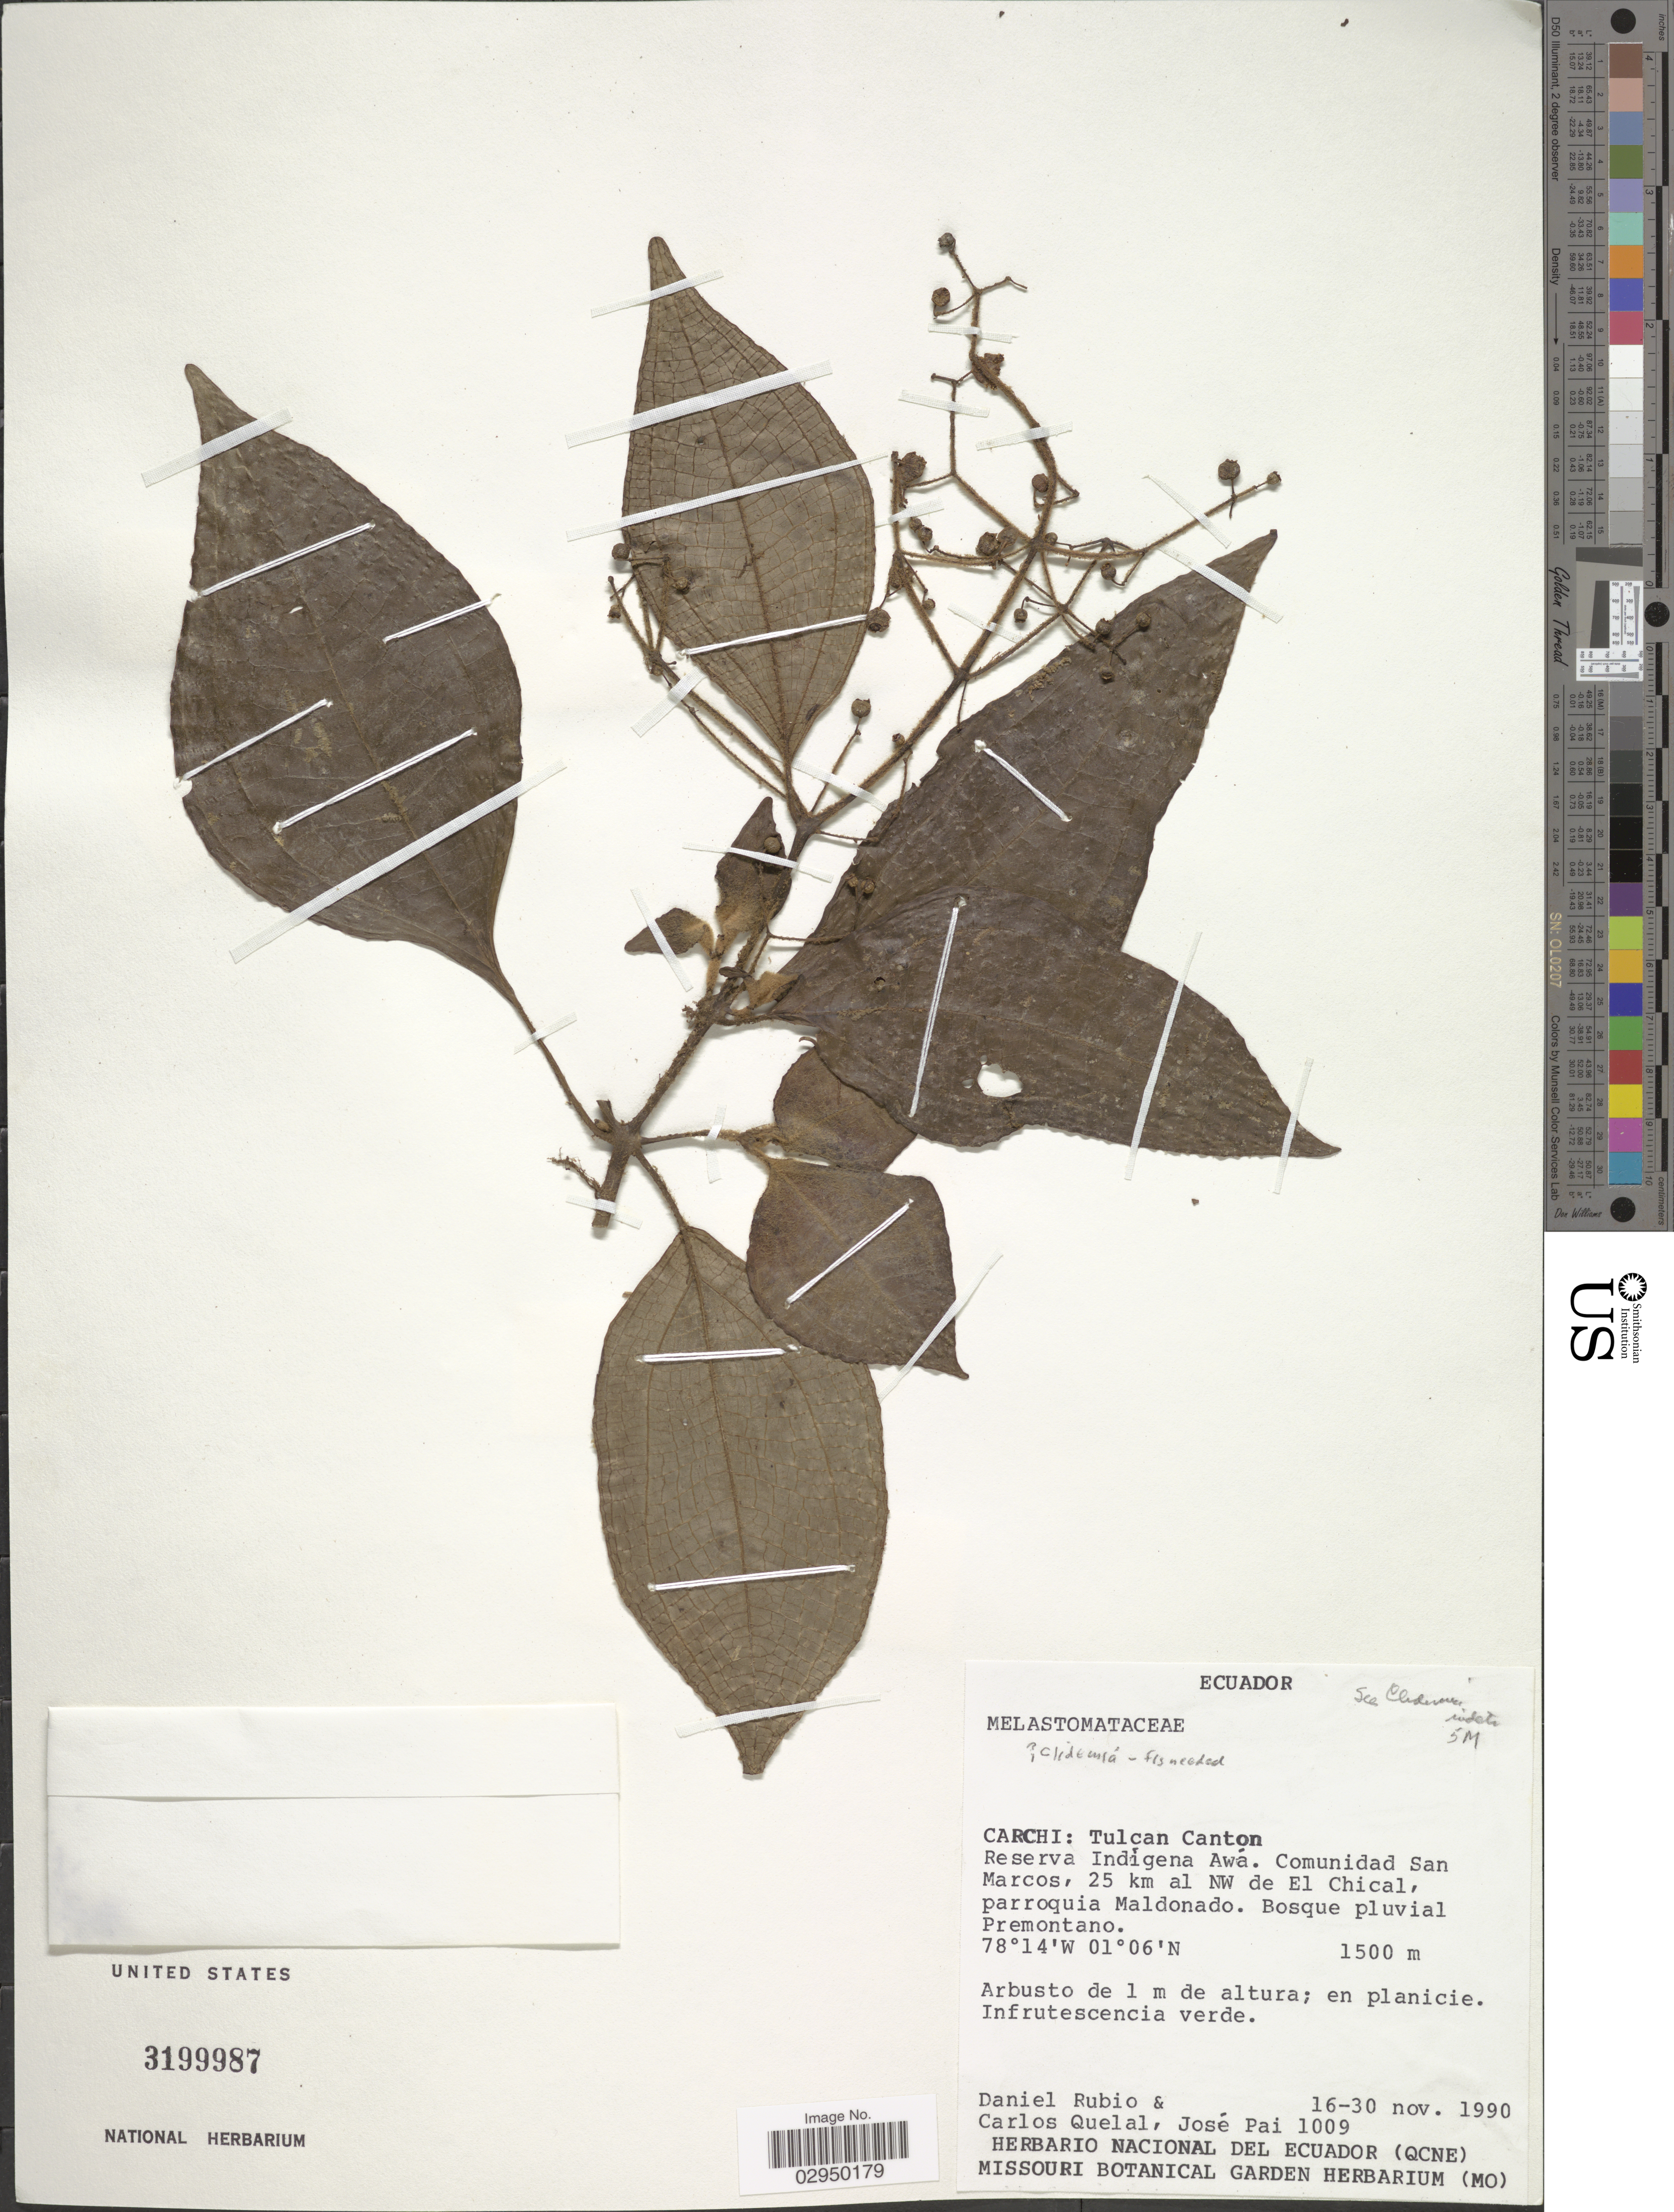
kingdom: Plantae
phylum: Tracheophyta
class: Magnoliopsida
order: Myrtales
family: Melastomataceae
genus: Clidemia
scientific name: Clidemia sp.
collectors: D. Rubio, C. Quelal & J. Pai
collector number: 1009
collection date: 1990-11-16/1990-11-30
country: Ecuador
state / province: Carchi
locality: Tulcan Canton. Reserva Indígena Awá. Comunidad San Marcos, 25 km al NW de El Chical, parroquia Maldonado.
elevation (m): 1500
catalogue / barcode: US 3199987